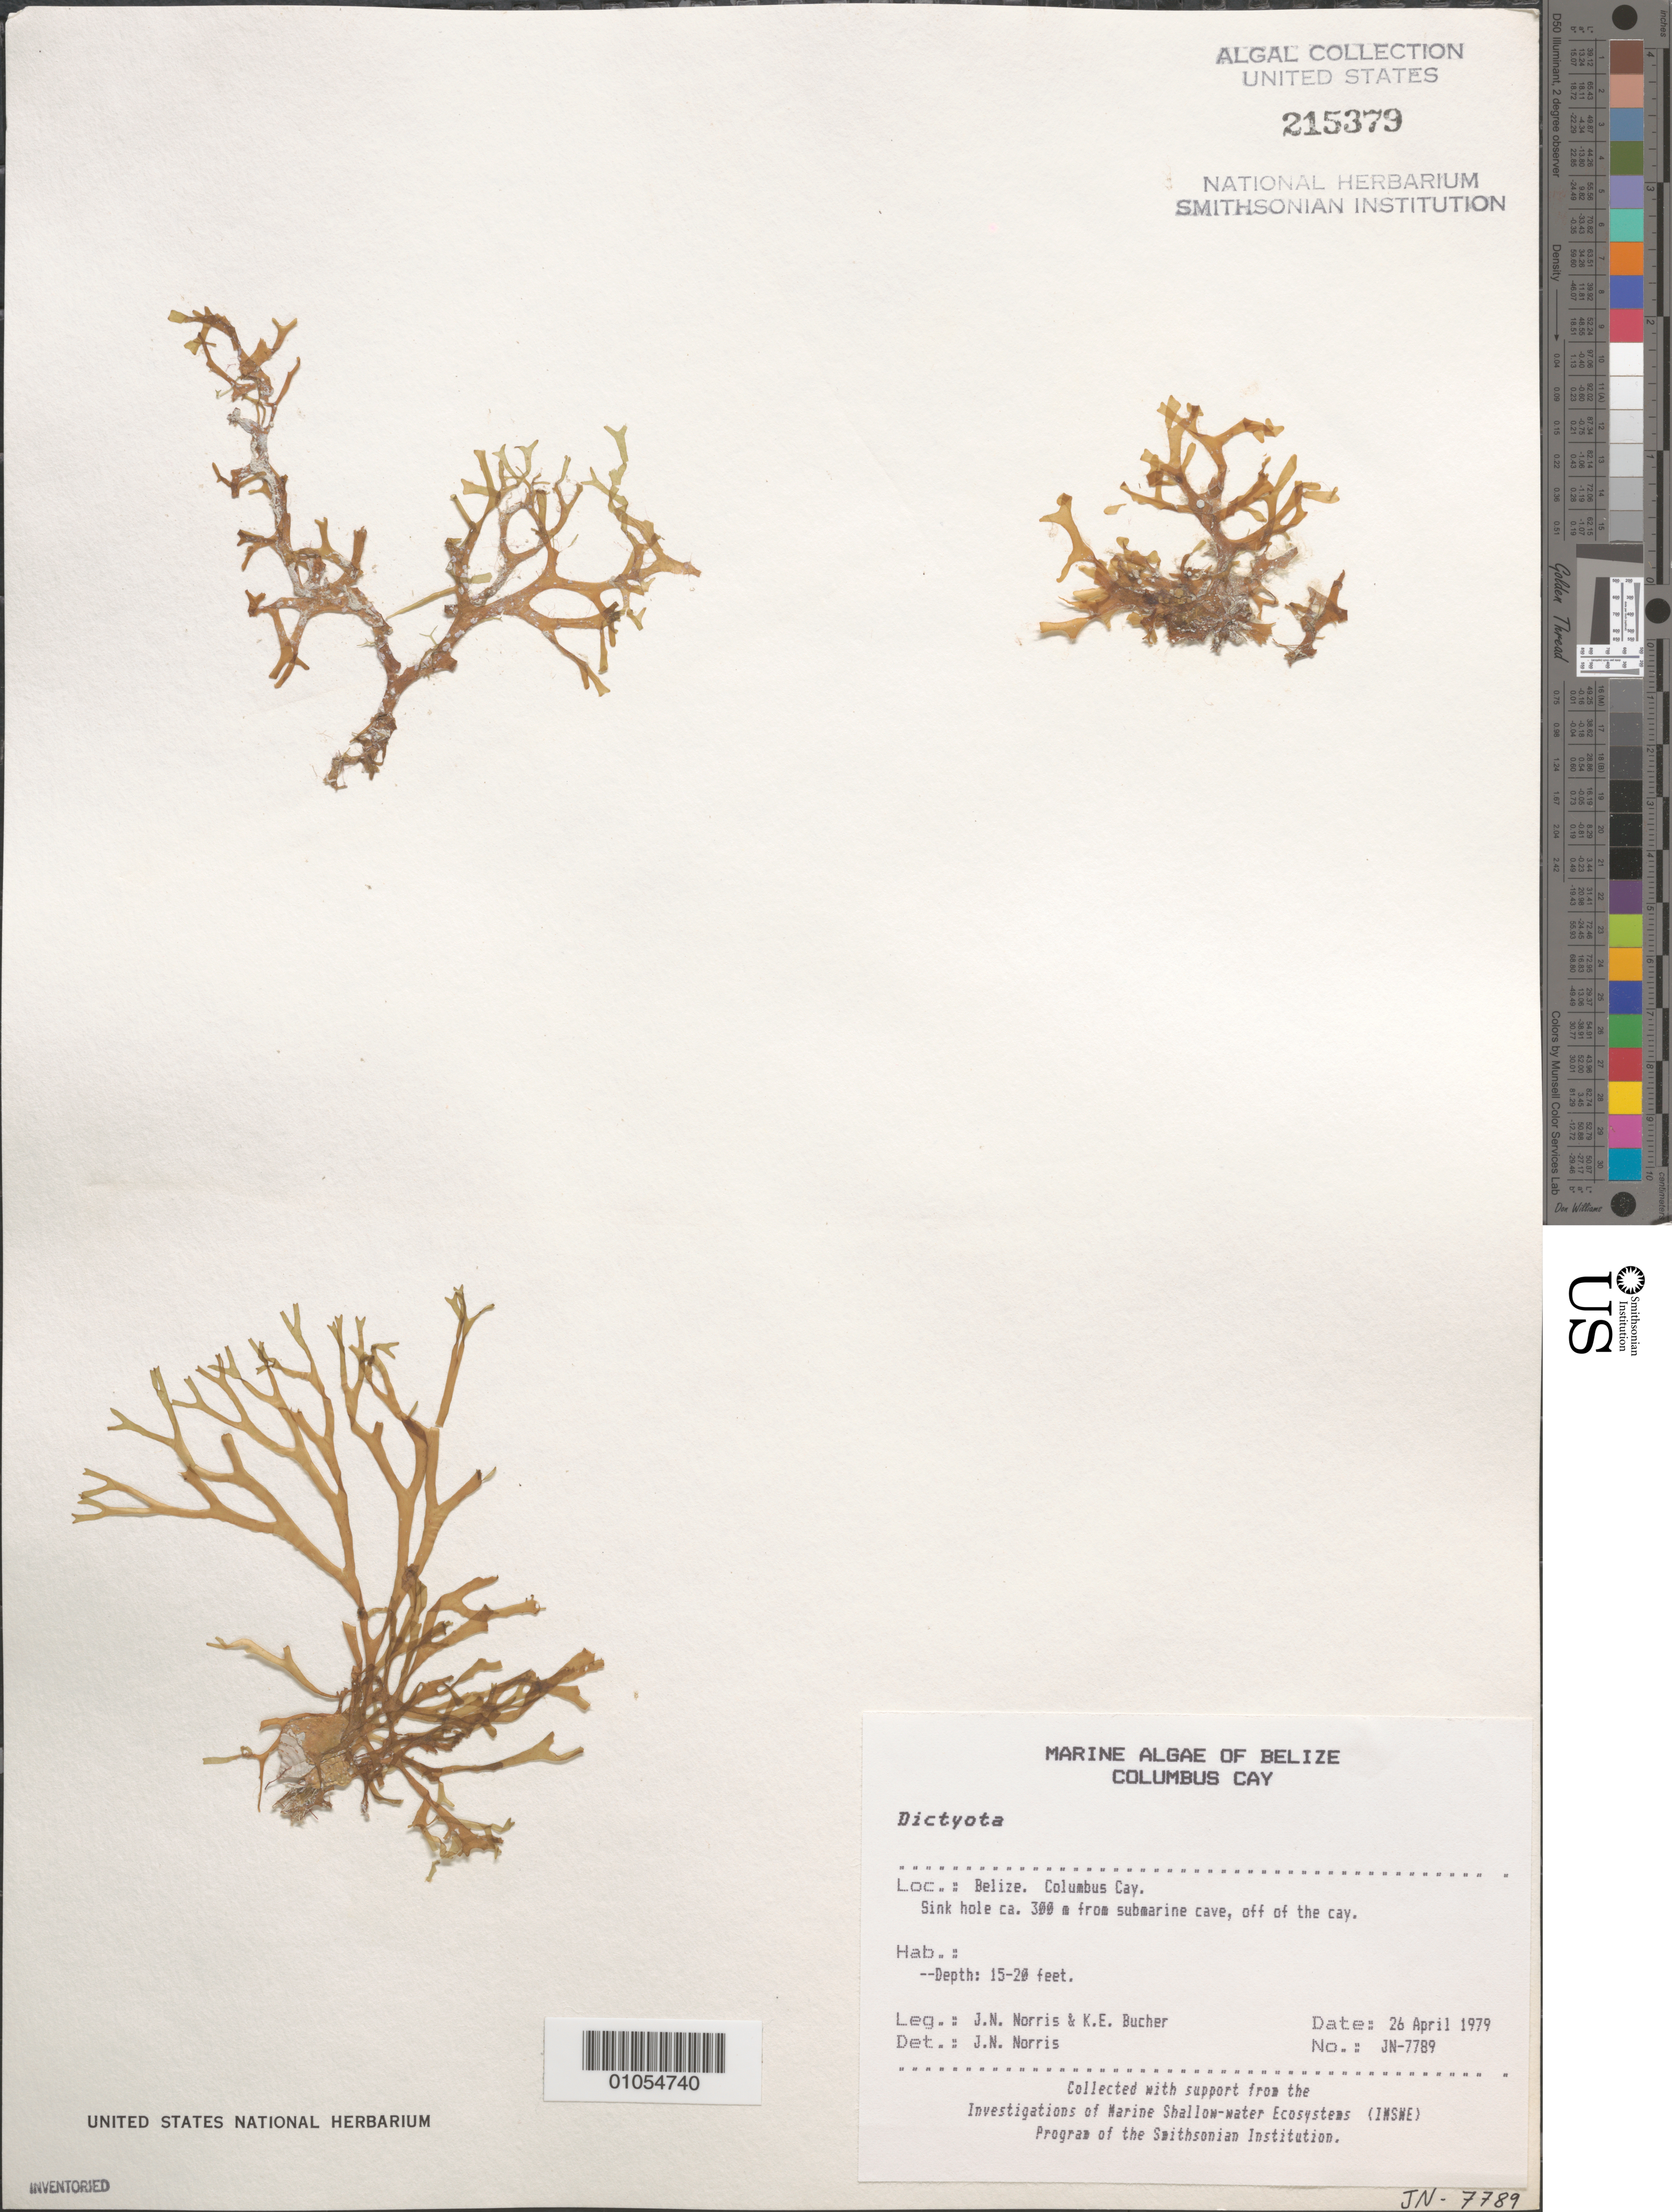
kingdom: Chromista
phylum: Ochrophyta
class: Phaeophyceae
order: Dictyotales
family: Dictyotaceae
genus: Dictyota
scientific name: Dictyota sp.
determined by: Norris, James N.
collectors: J. N. Norris & K. E. Bucher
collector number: JN-7789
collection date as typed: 26 Apr 1979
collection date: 1979-04-26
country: Belize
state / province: Stann Creek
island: Columbus Cay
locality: Sink hole ca. 300 m from submarine cave, off of the cay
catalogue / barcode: US 215379